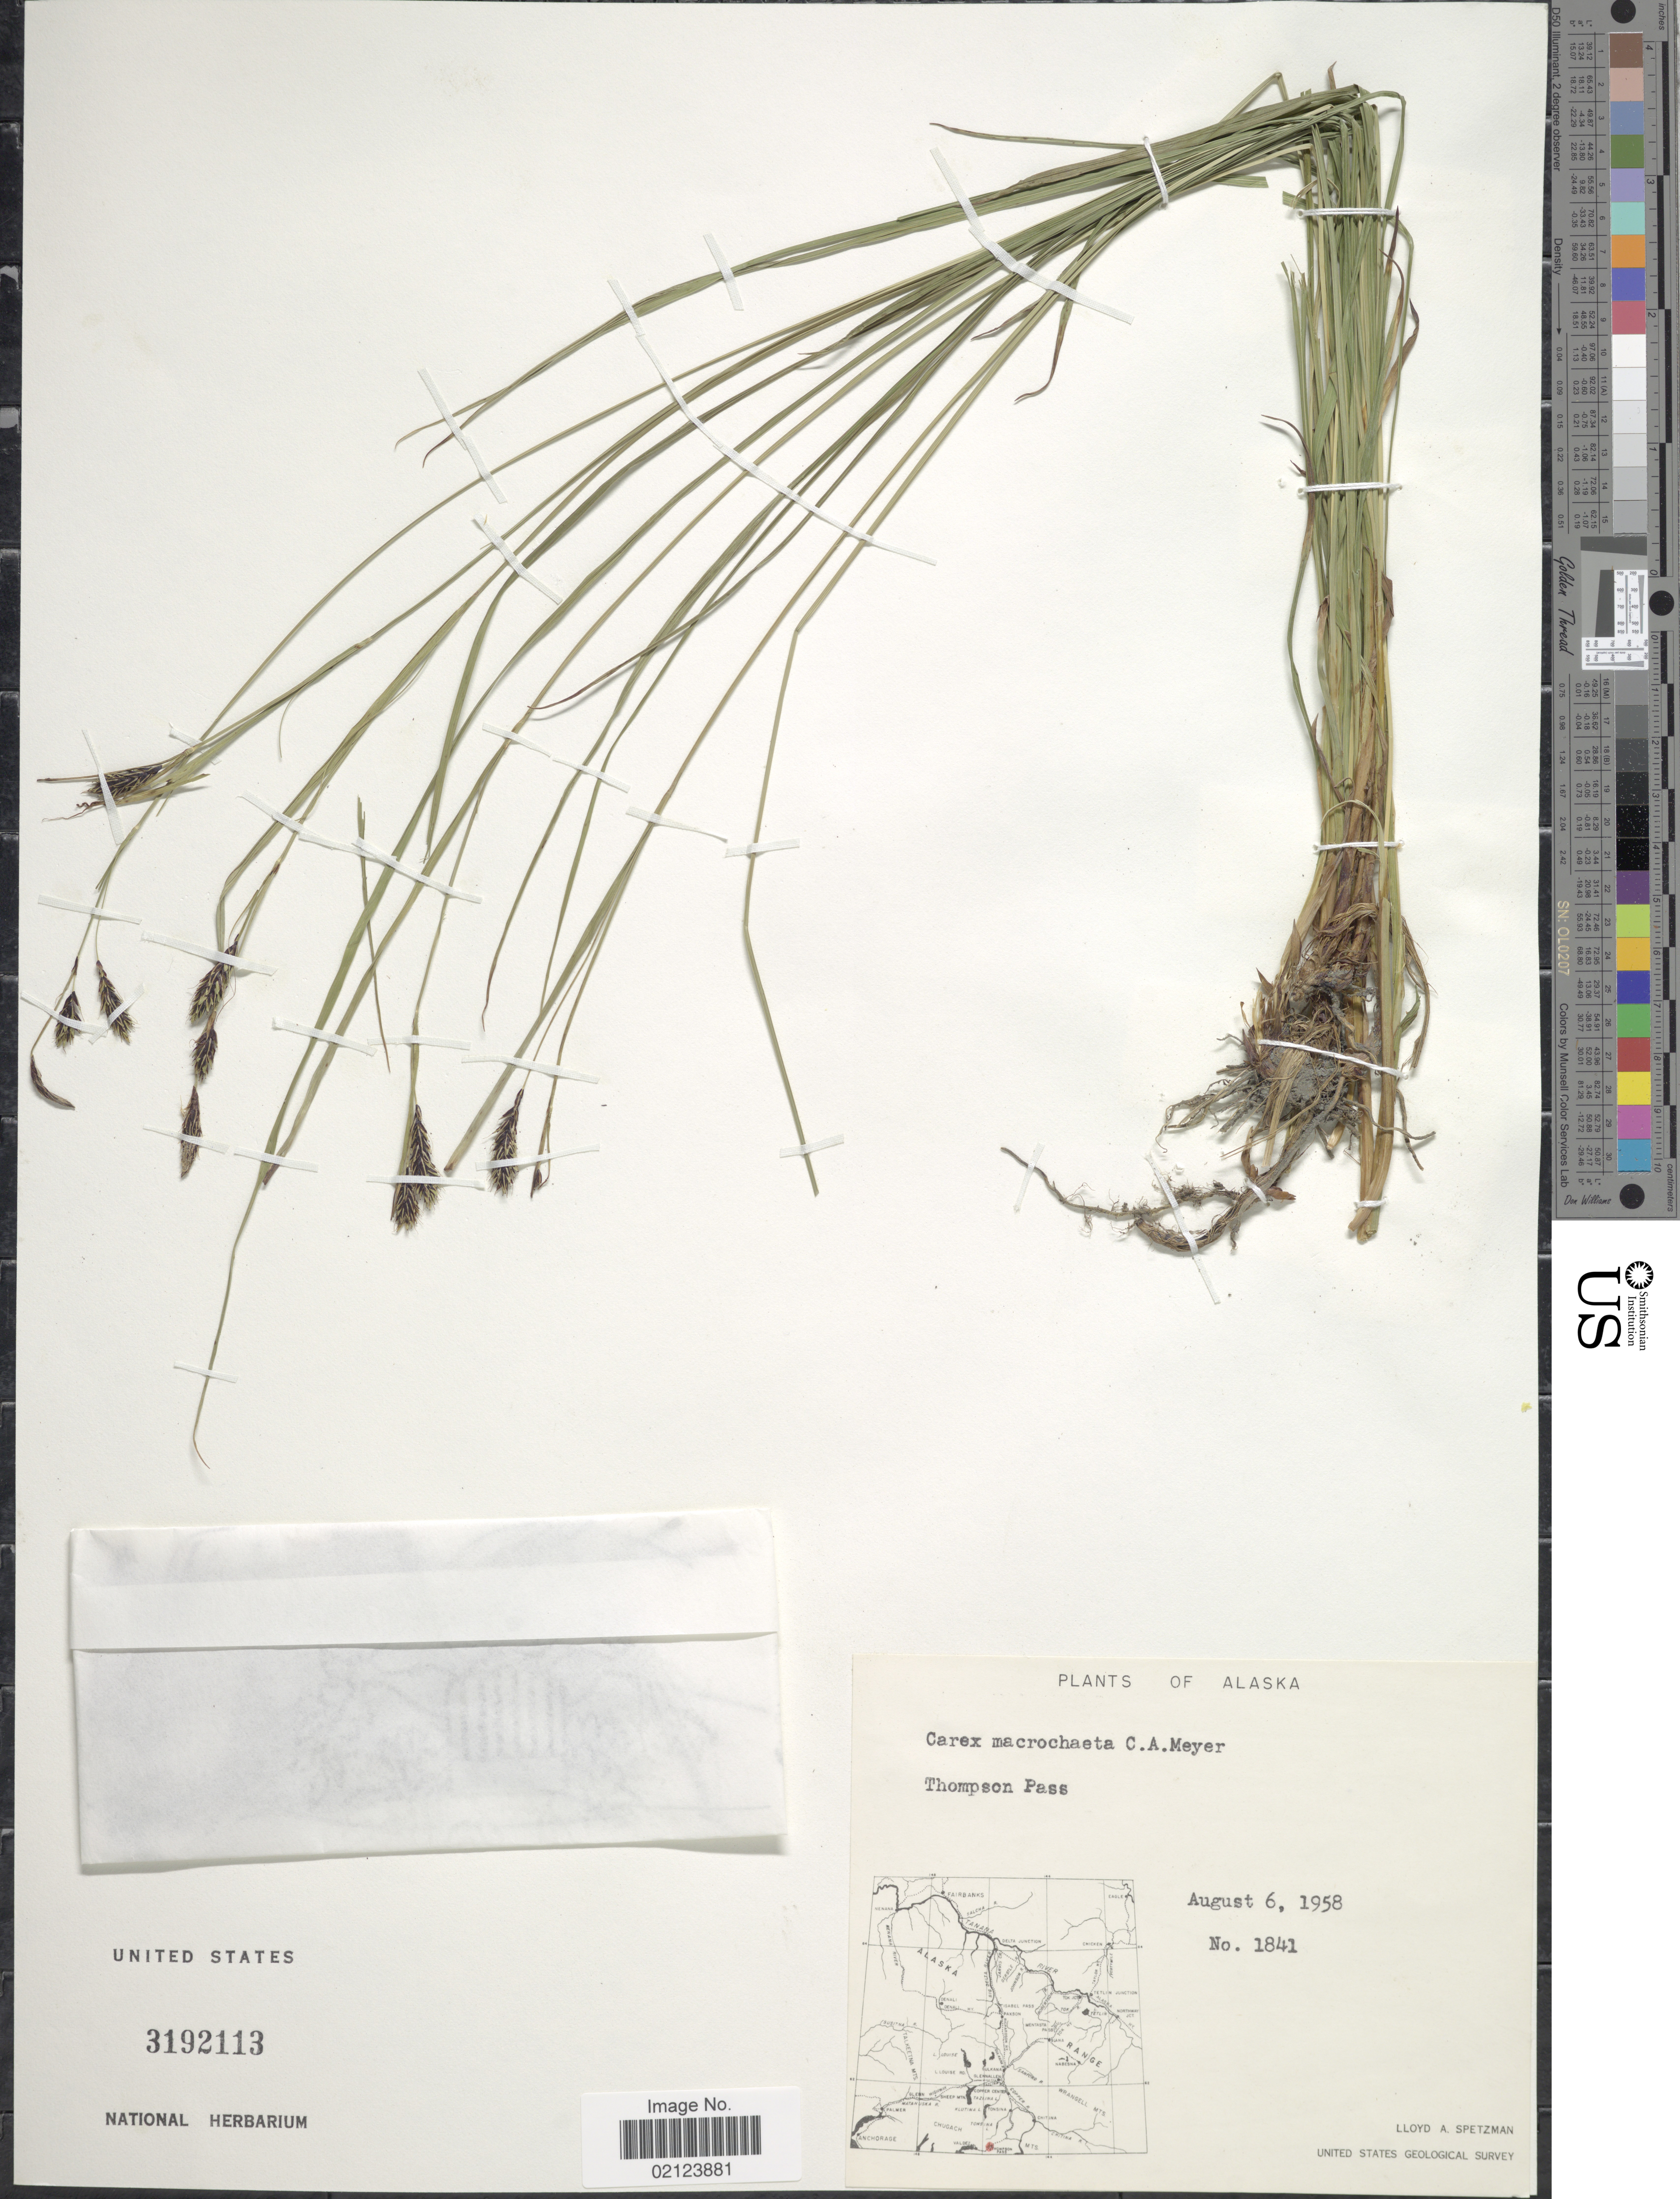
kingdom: Plantae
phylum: Tracheophyta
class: Liliopsida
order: Poales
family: Cyperaceae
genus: Carex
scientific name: Carex macrochaeta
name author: C.A. Mey.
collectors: L. Spetzman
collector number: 1841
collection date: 1958-08-06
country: United States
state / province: Alaska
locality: Thompson Pass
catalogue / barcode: US 3192113